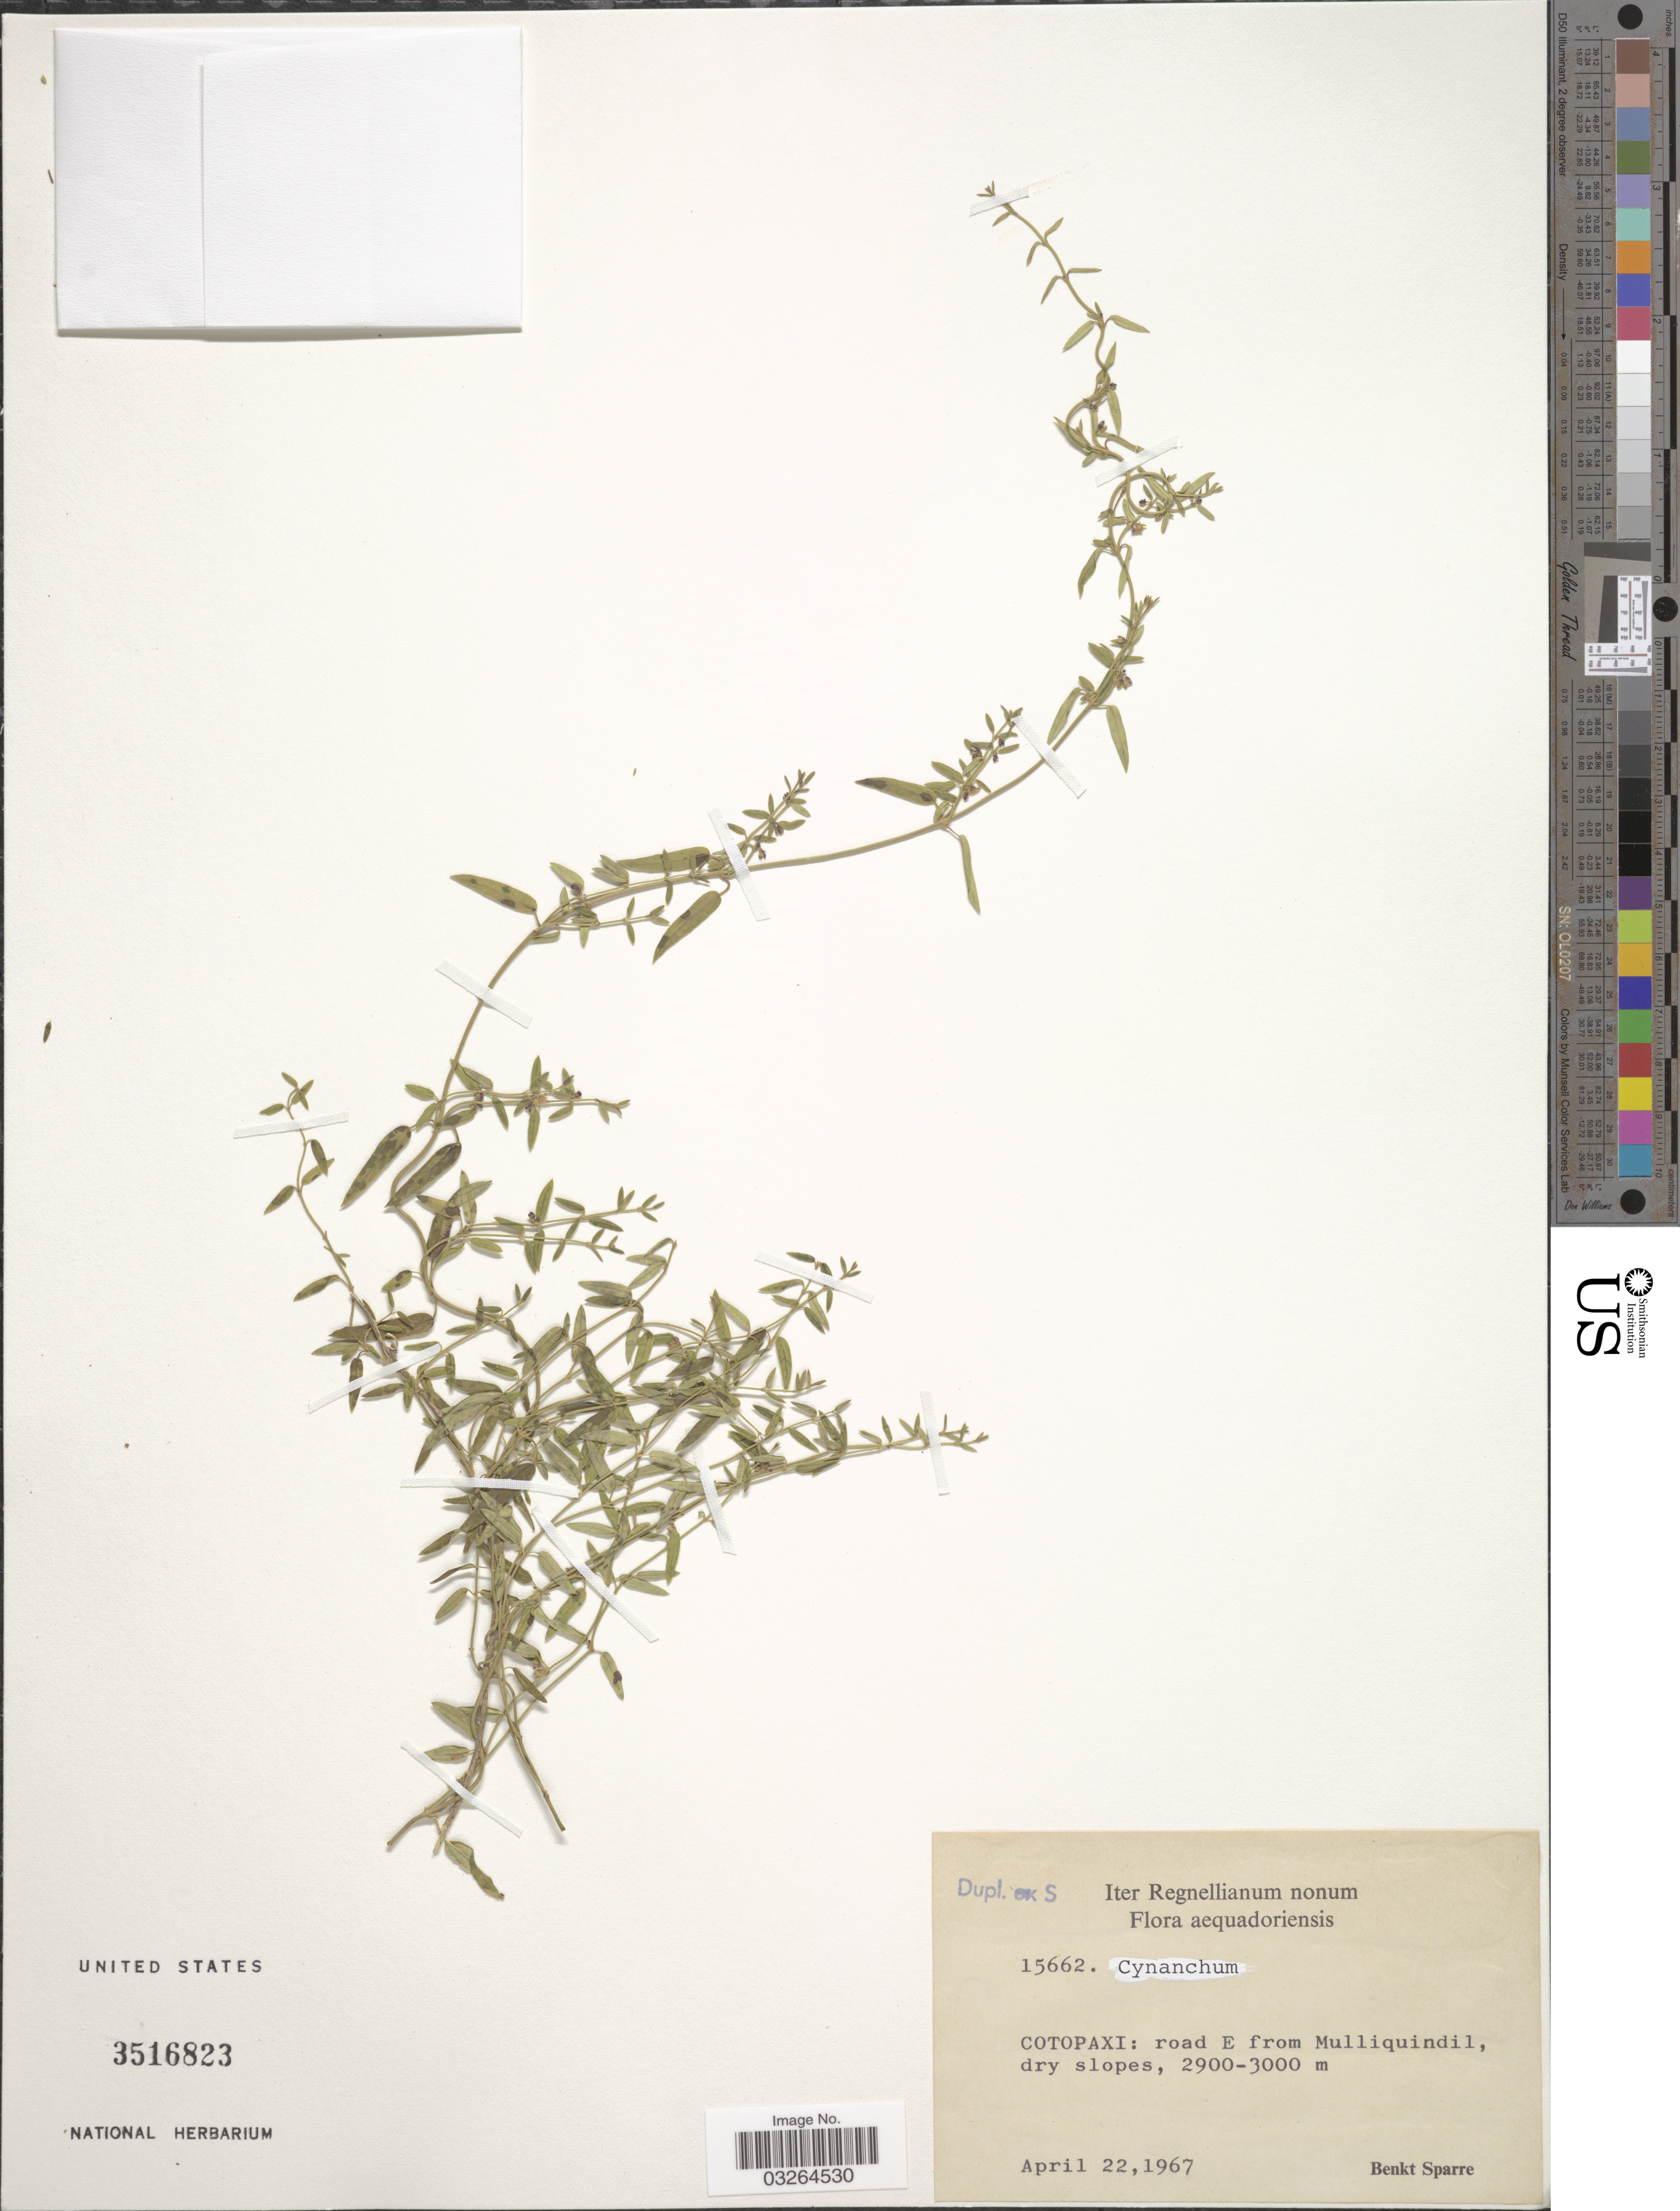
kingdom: Plantae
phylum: Tracheophyta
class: Magnoliopsida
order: Gentianales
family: Apocynaceae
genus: Cynanchum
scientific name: Cynanchum sp.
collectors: B. Sparre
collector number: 15662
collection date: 1967-04-22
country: Ecuador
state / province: Cotopaxi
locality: Road E from Mulliquindil, dry slopes.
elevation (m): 2900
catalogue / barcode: US 3516823